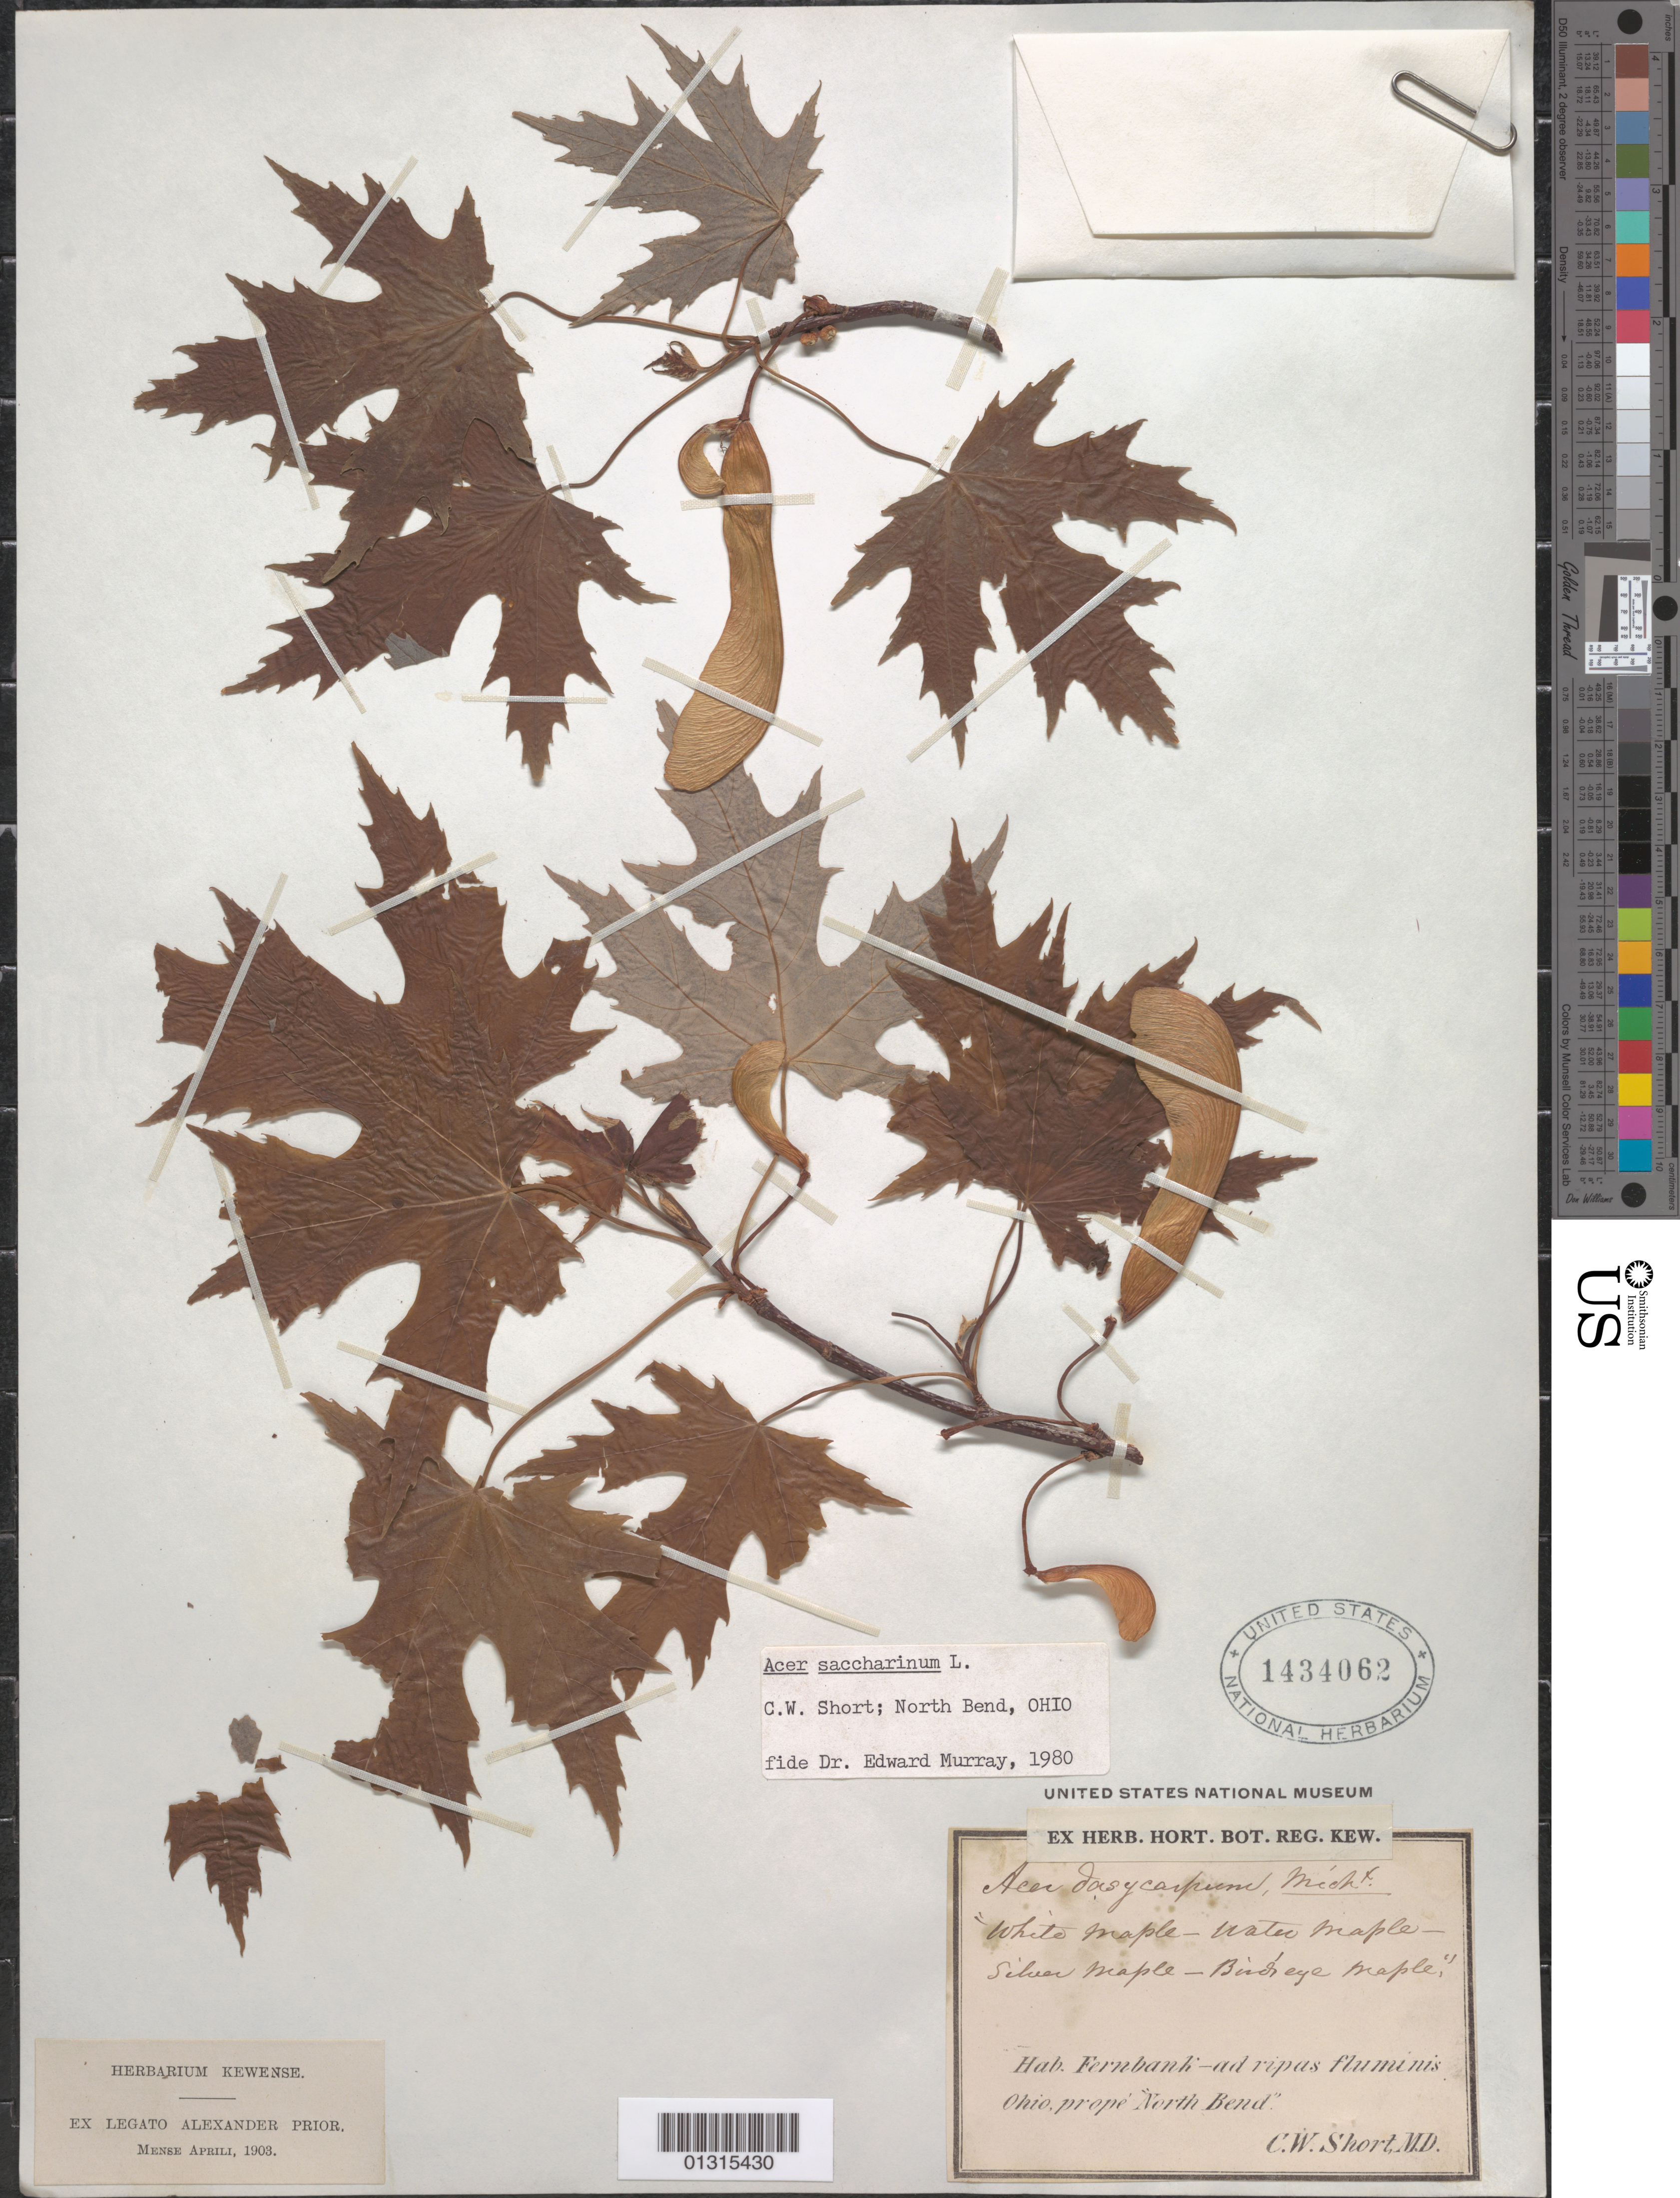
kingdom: Plantae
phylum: Tracheophyta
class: Magnoliopsida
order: Sapindales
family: Sapindaceae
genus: Acer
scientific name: Acer saccharinum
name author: L.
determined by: Murray, Edward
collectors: C. W. Short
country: United States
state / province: Ohio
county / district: Hamilton County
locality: North Bend, Ohio River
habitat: Fernbank -- ad ripas fluminis Ohio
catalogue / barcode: US 1434062